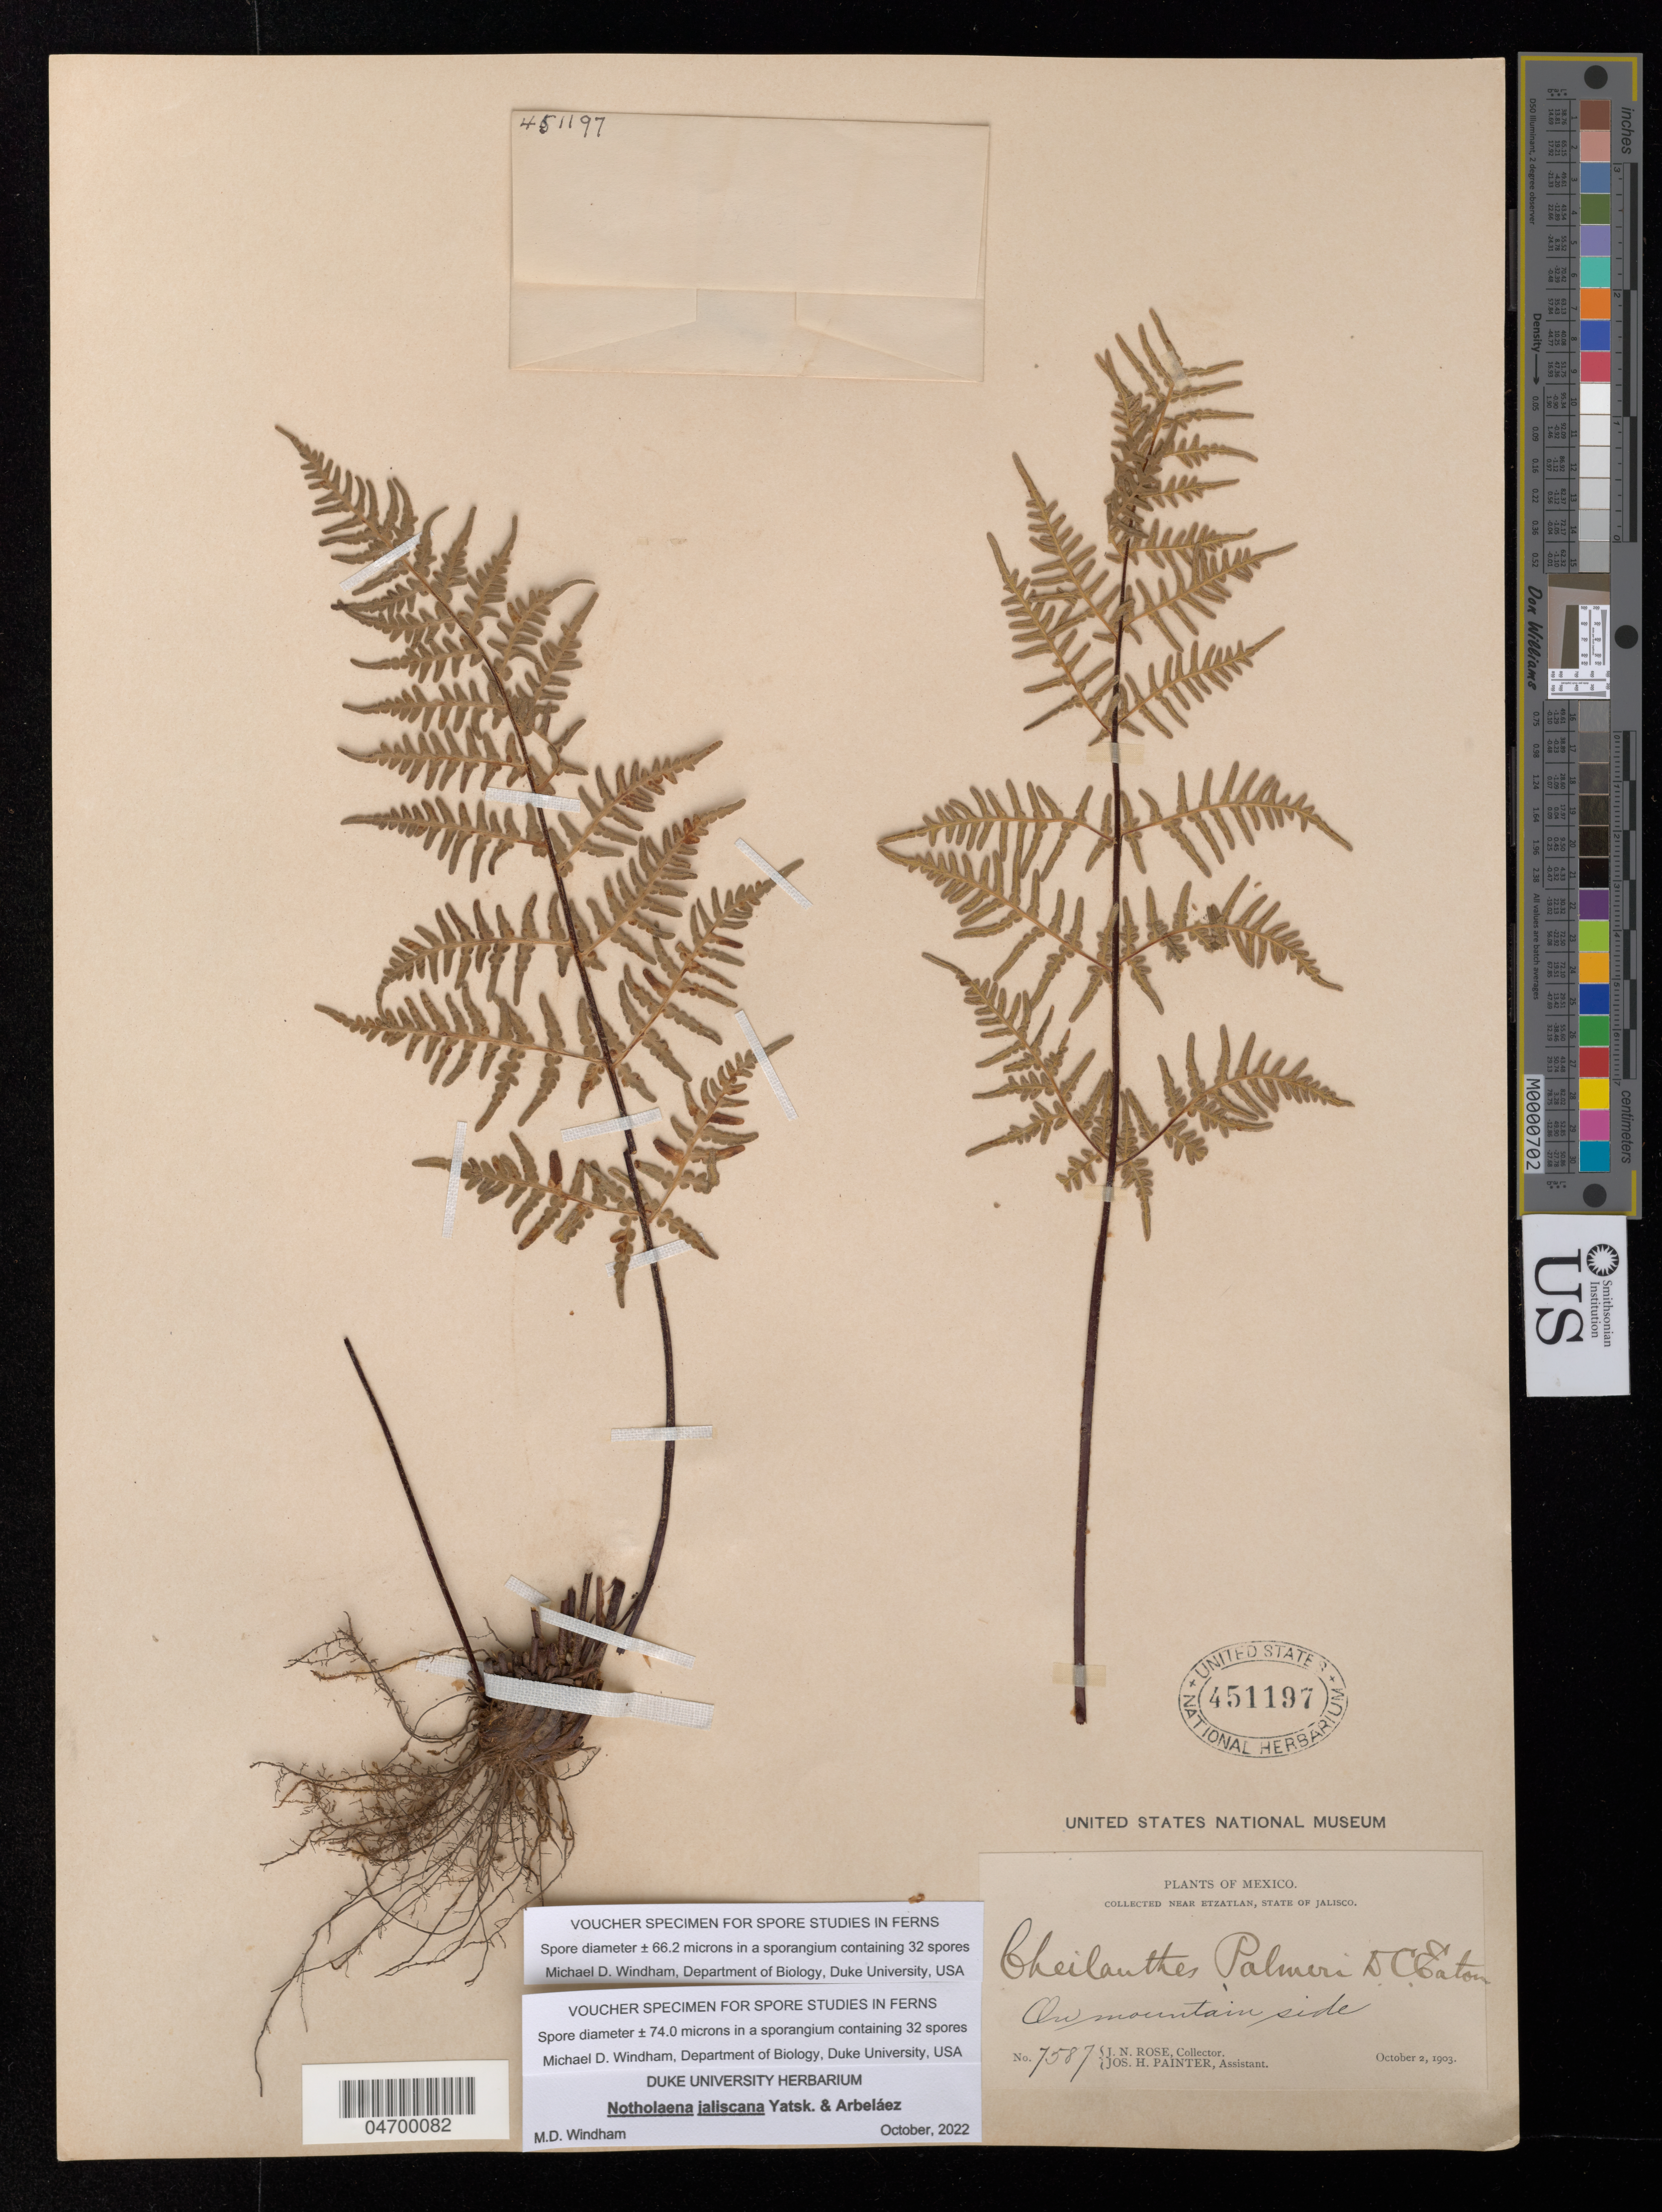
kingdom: Plantae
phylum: Tracheophyta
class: Polypodiopsida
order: Polypodiales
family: Pteridaceae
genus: Notholaena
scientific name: Notholaena jaliscana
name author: Yatsk. & Arbaláez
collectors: J. N. Rose & J. H. Painter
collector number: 7587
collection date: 1903-10-02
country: Mexico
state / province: Jalisco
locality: Near Etzatlan. On mountain side.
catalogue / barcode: US 451197